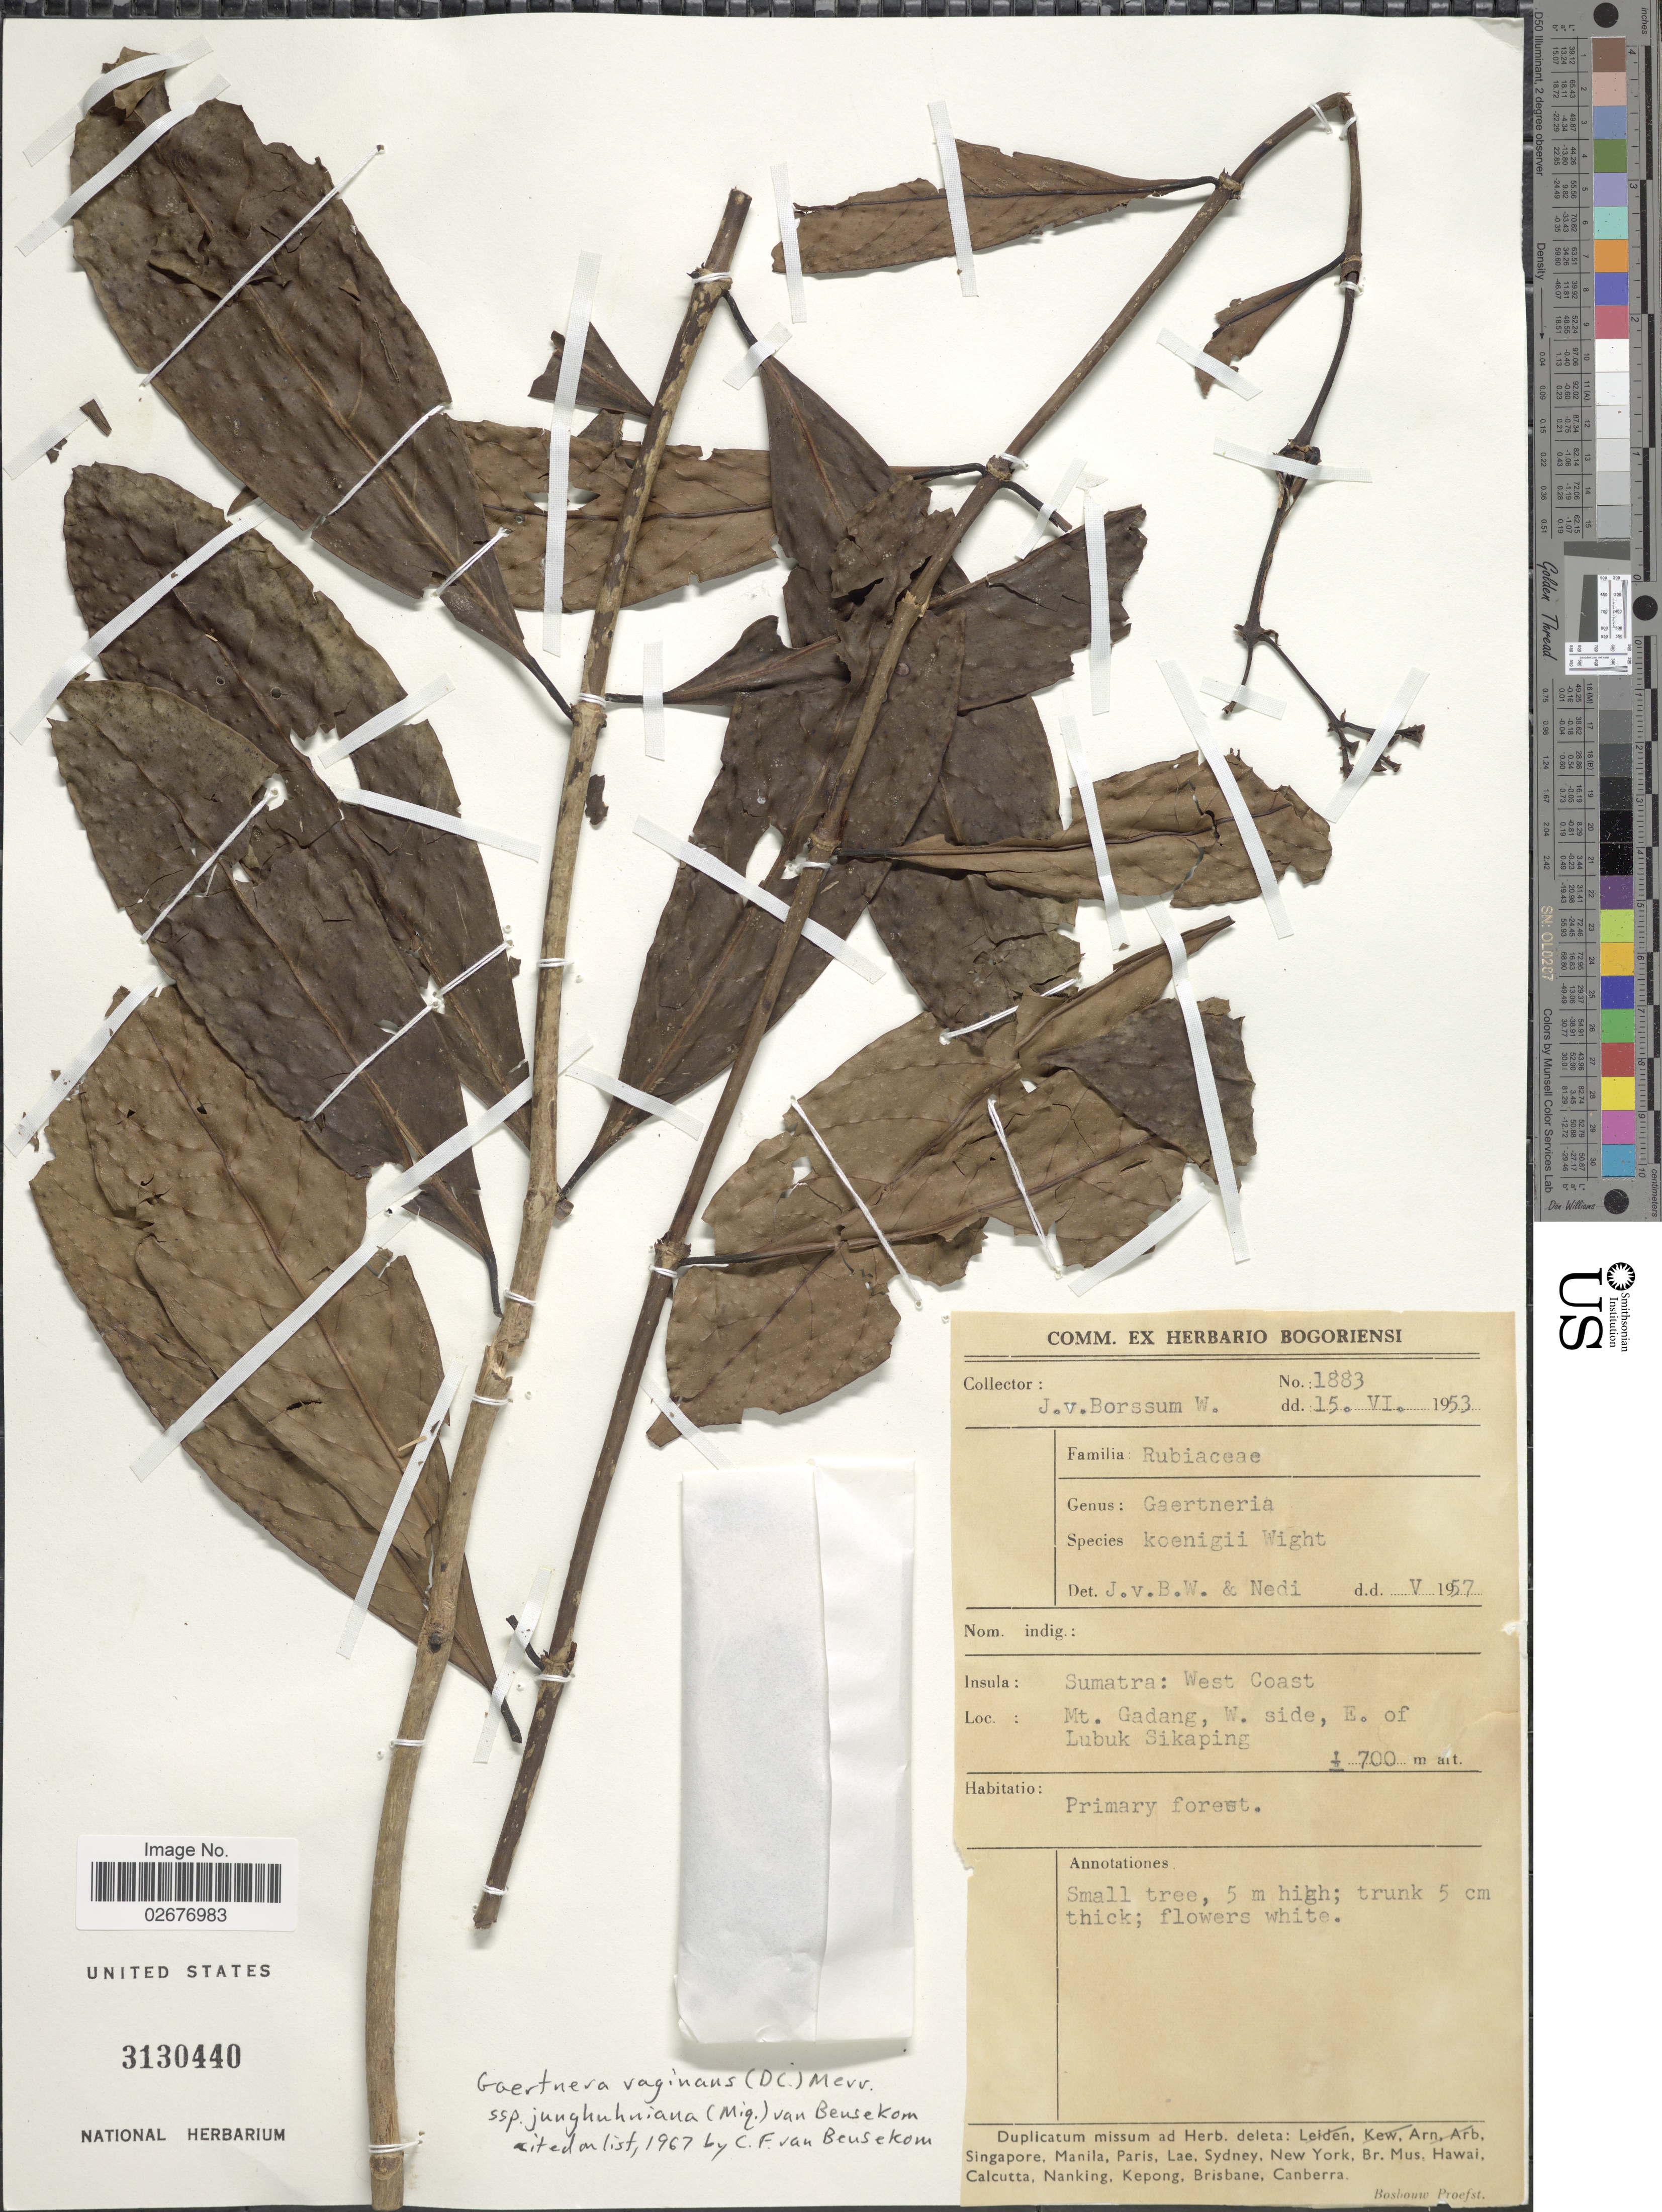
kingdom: Plantae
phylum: Tracheophyta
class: Magnoliopsida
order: Gentianales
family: Rubiaceae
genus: Gaertnera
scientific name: Gaertnera junghuhniana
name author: Miq.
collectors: J. Borssum Waalkes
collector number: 1883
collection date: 1953-06-15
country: Indonesia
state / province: Sumatra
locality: West Coast, Mt. Gadang, W. side, E. of Lubuk Sikaping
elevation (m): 700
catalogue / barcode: US 3130440